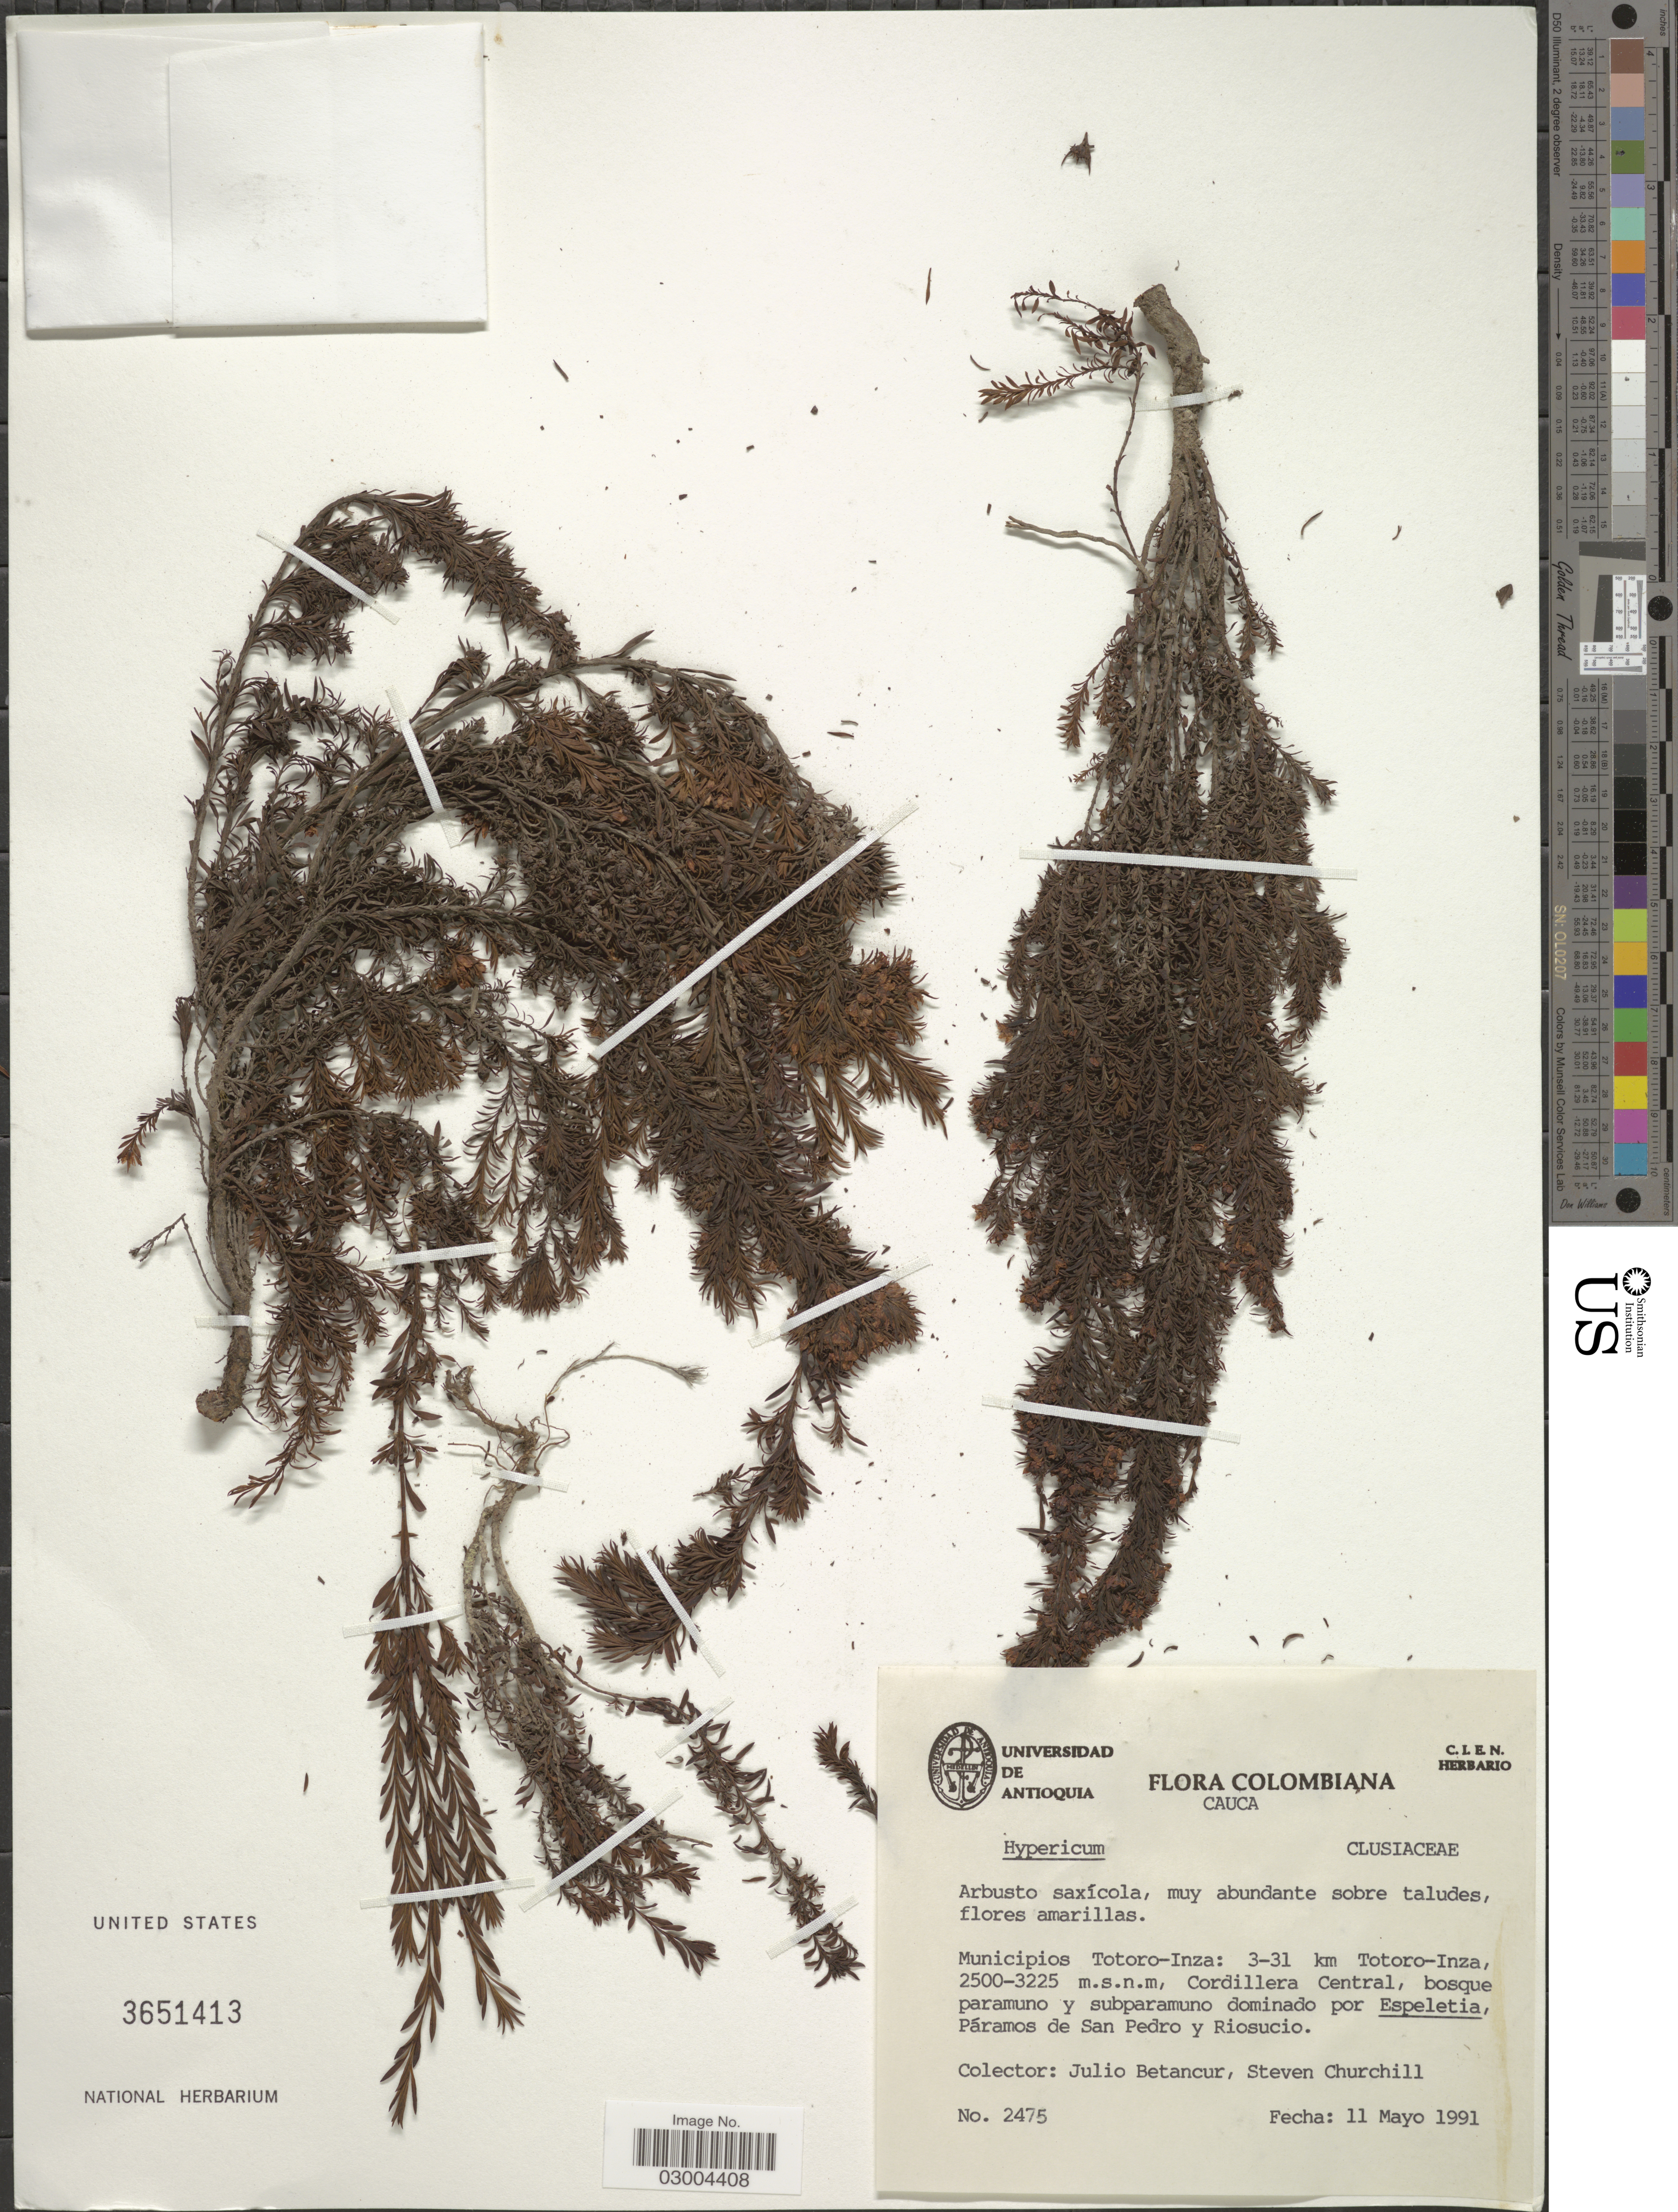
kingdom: Plantae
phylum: Tracheophyta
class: Magnoliopsida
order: Malpighiales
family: Hypericaceae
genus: Hypericum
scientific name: Hypericum sp.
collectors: J. Betancur & S. Churchill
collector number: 2475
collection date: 1991-05-11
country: Colombia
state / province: Cauca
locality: Municipios Totoro-Inza; 3-31 km Totoro-Inza, Cordillera Central, bosque y subparamuno dominado por Espeletia, Páramos de San Pedro y Riosucio.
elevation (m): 2500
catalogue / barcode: US 3651413